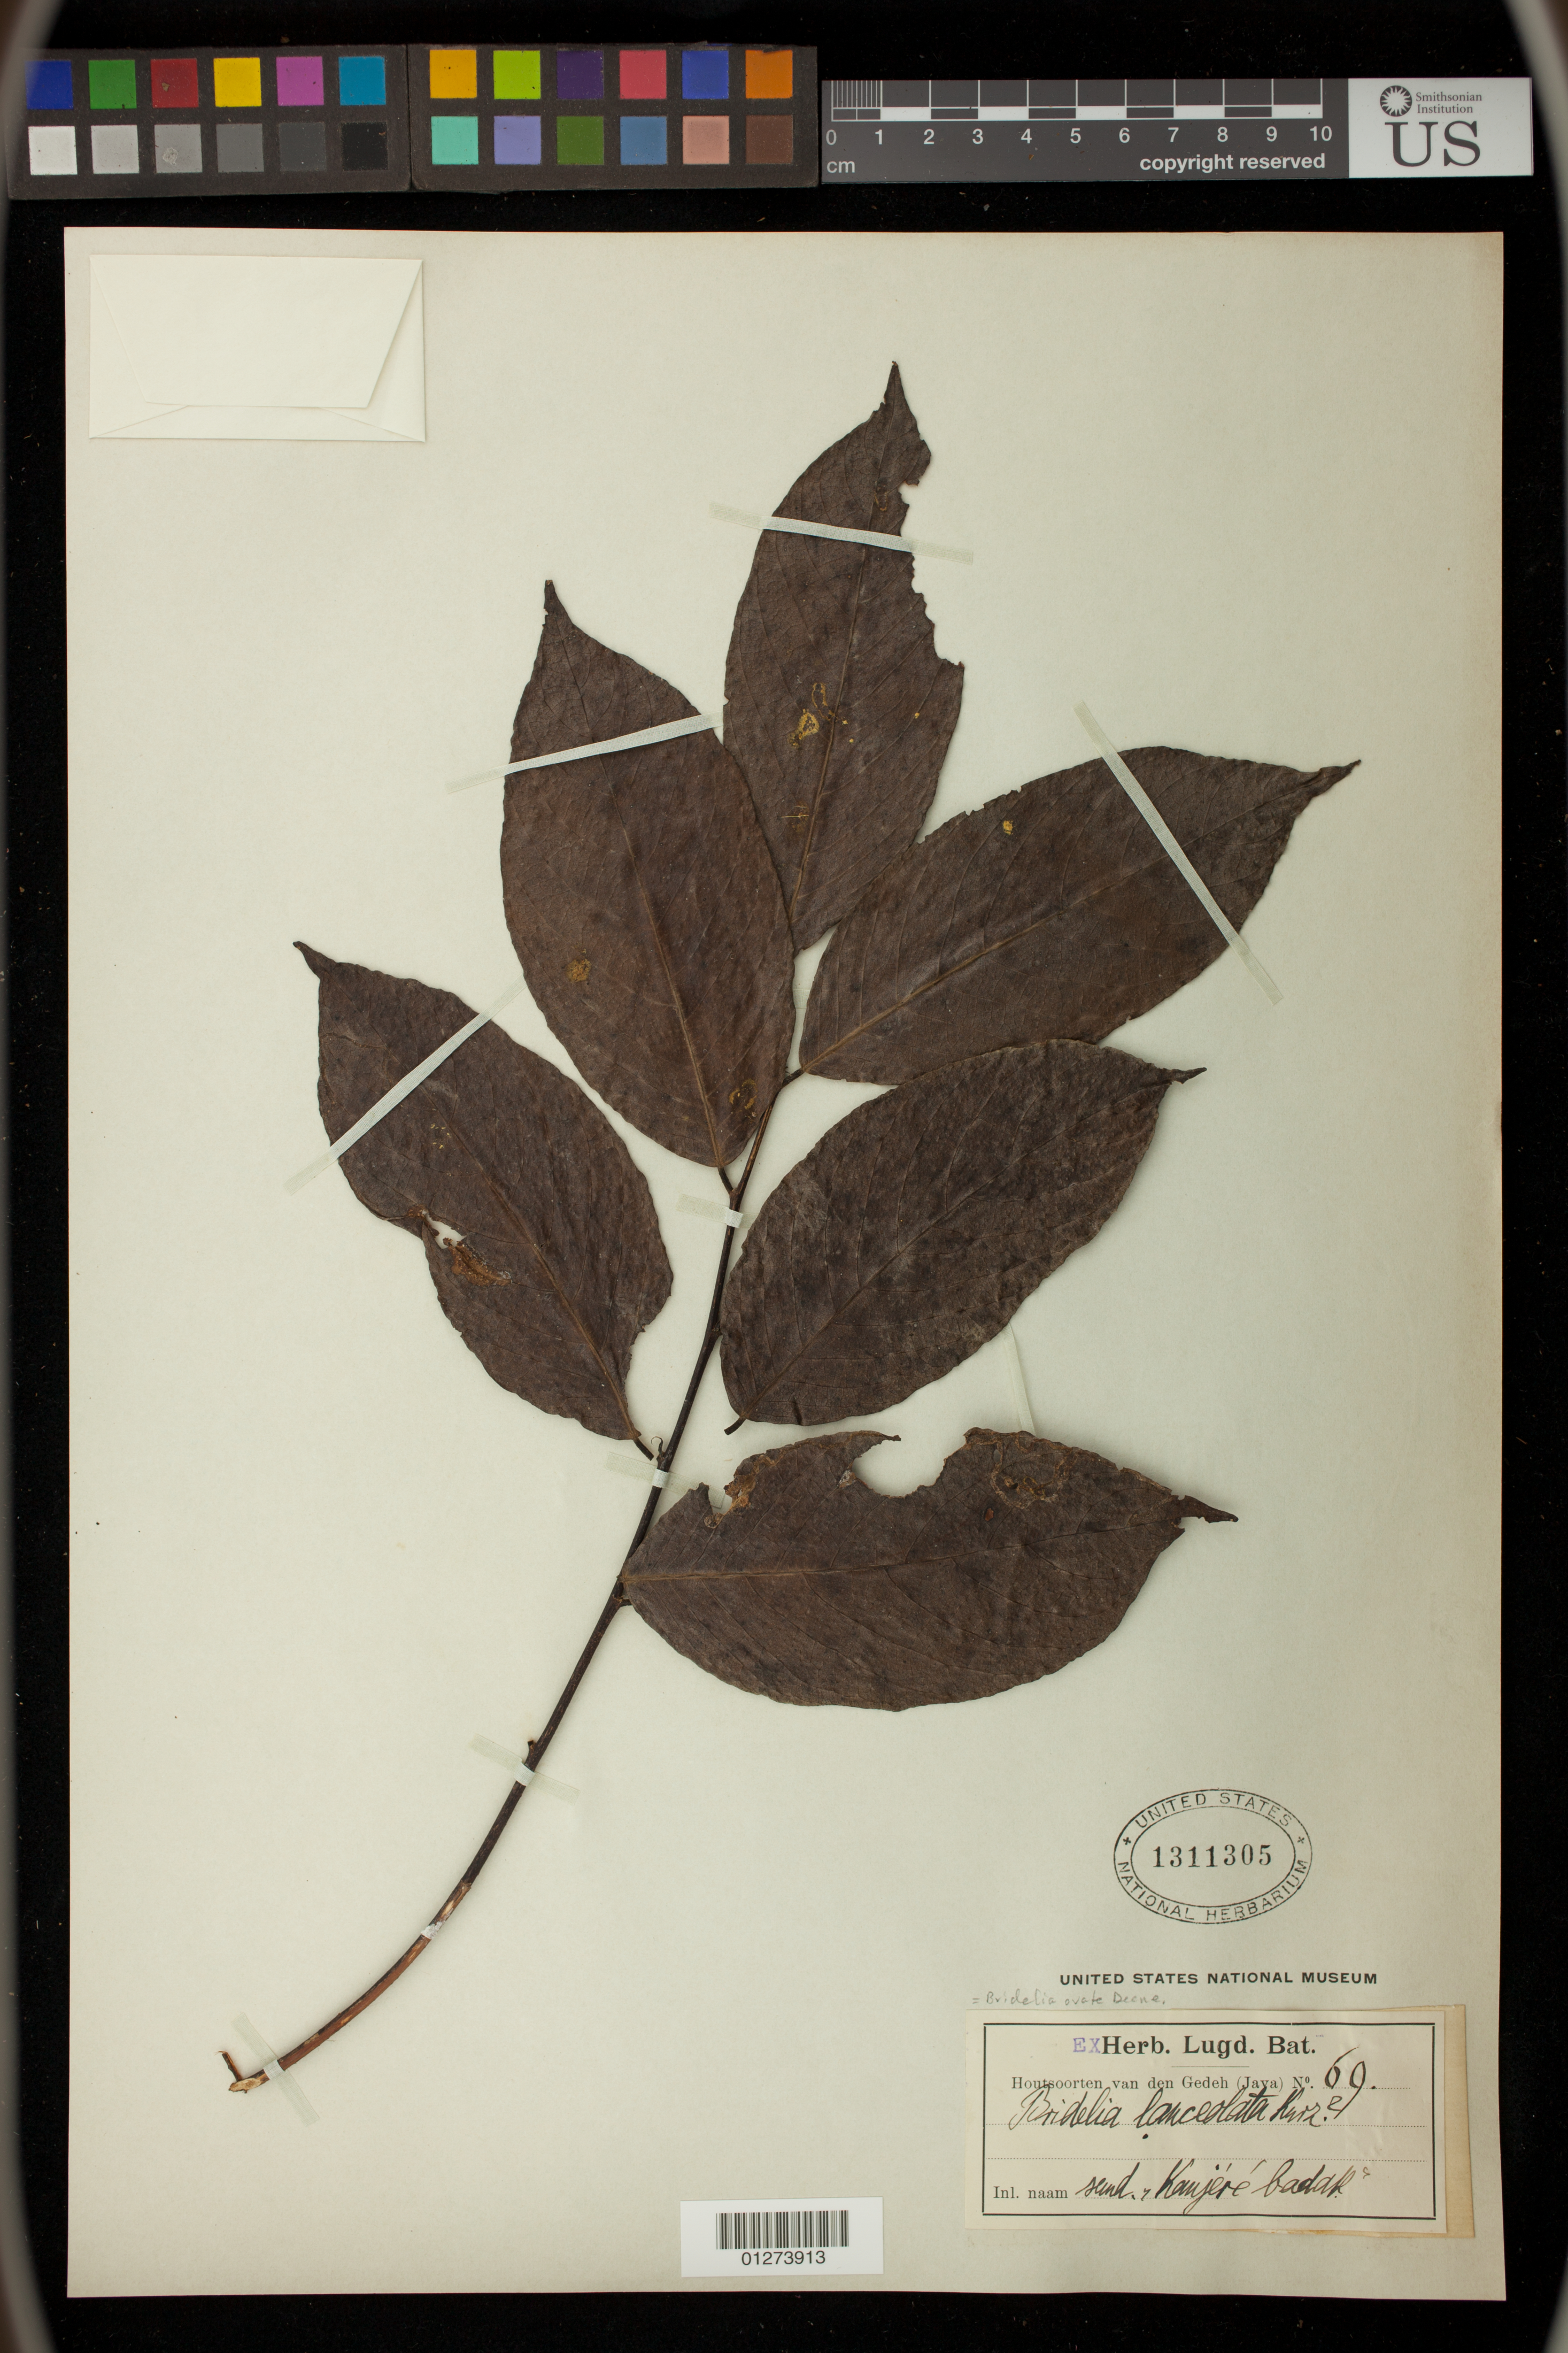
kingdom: Plantae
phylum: Tracheophyta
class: Magnoliopsida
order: Malpighiales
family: Phyllanthaceae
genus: Bridelia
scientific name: Bridelia ovata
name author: Decne.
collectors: ex herb. Lugduno-Batavo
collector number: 69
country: Indonesia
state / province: Java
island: Java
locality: Houtsoorten van den Gedeh (West Java)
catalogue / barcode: US 1311305